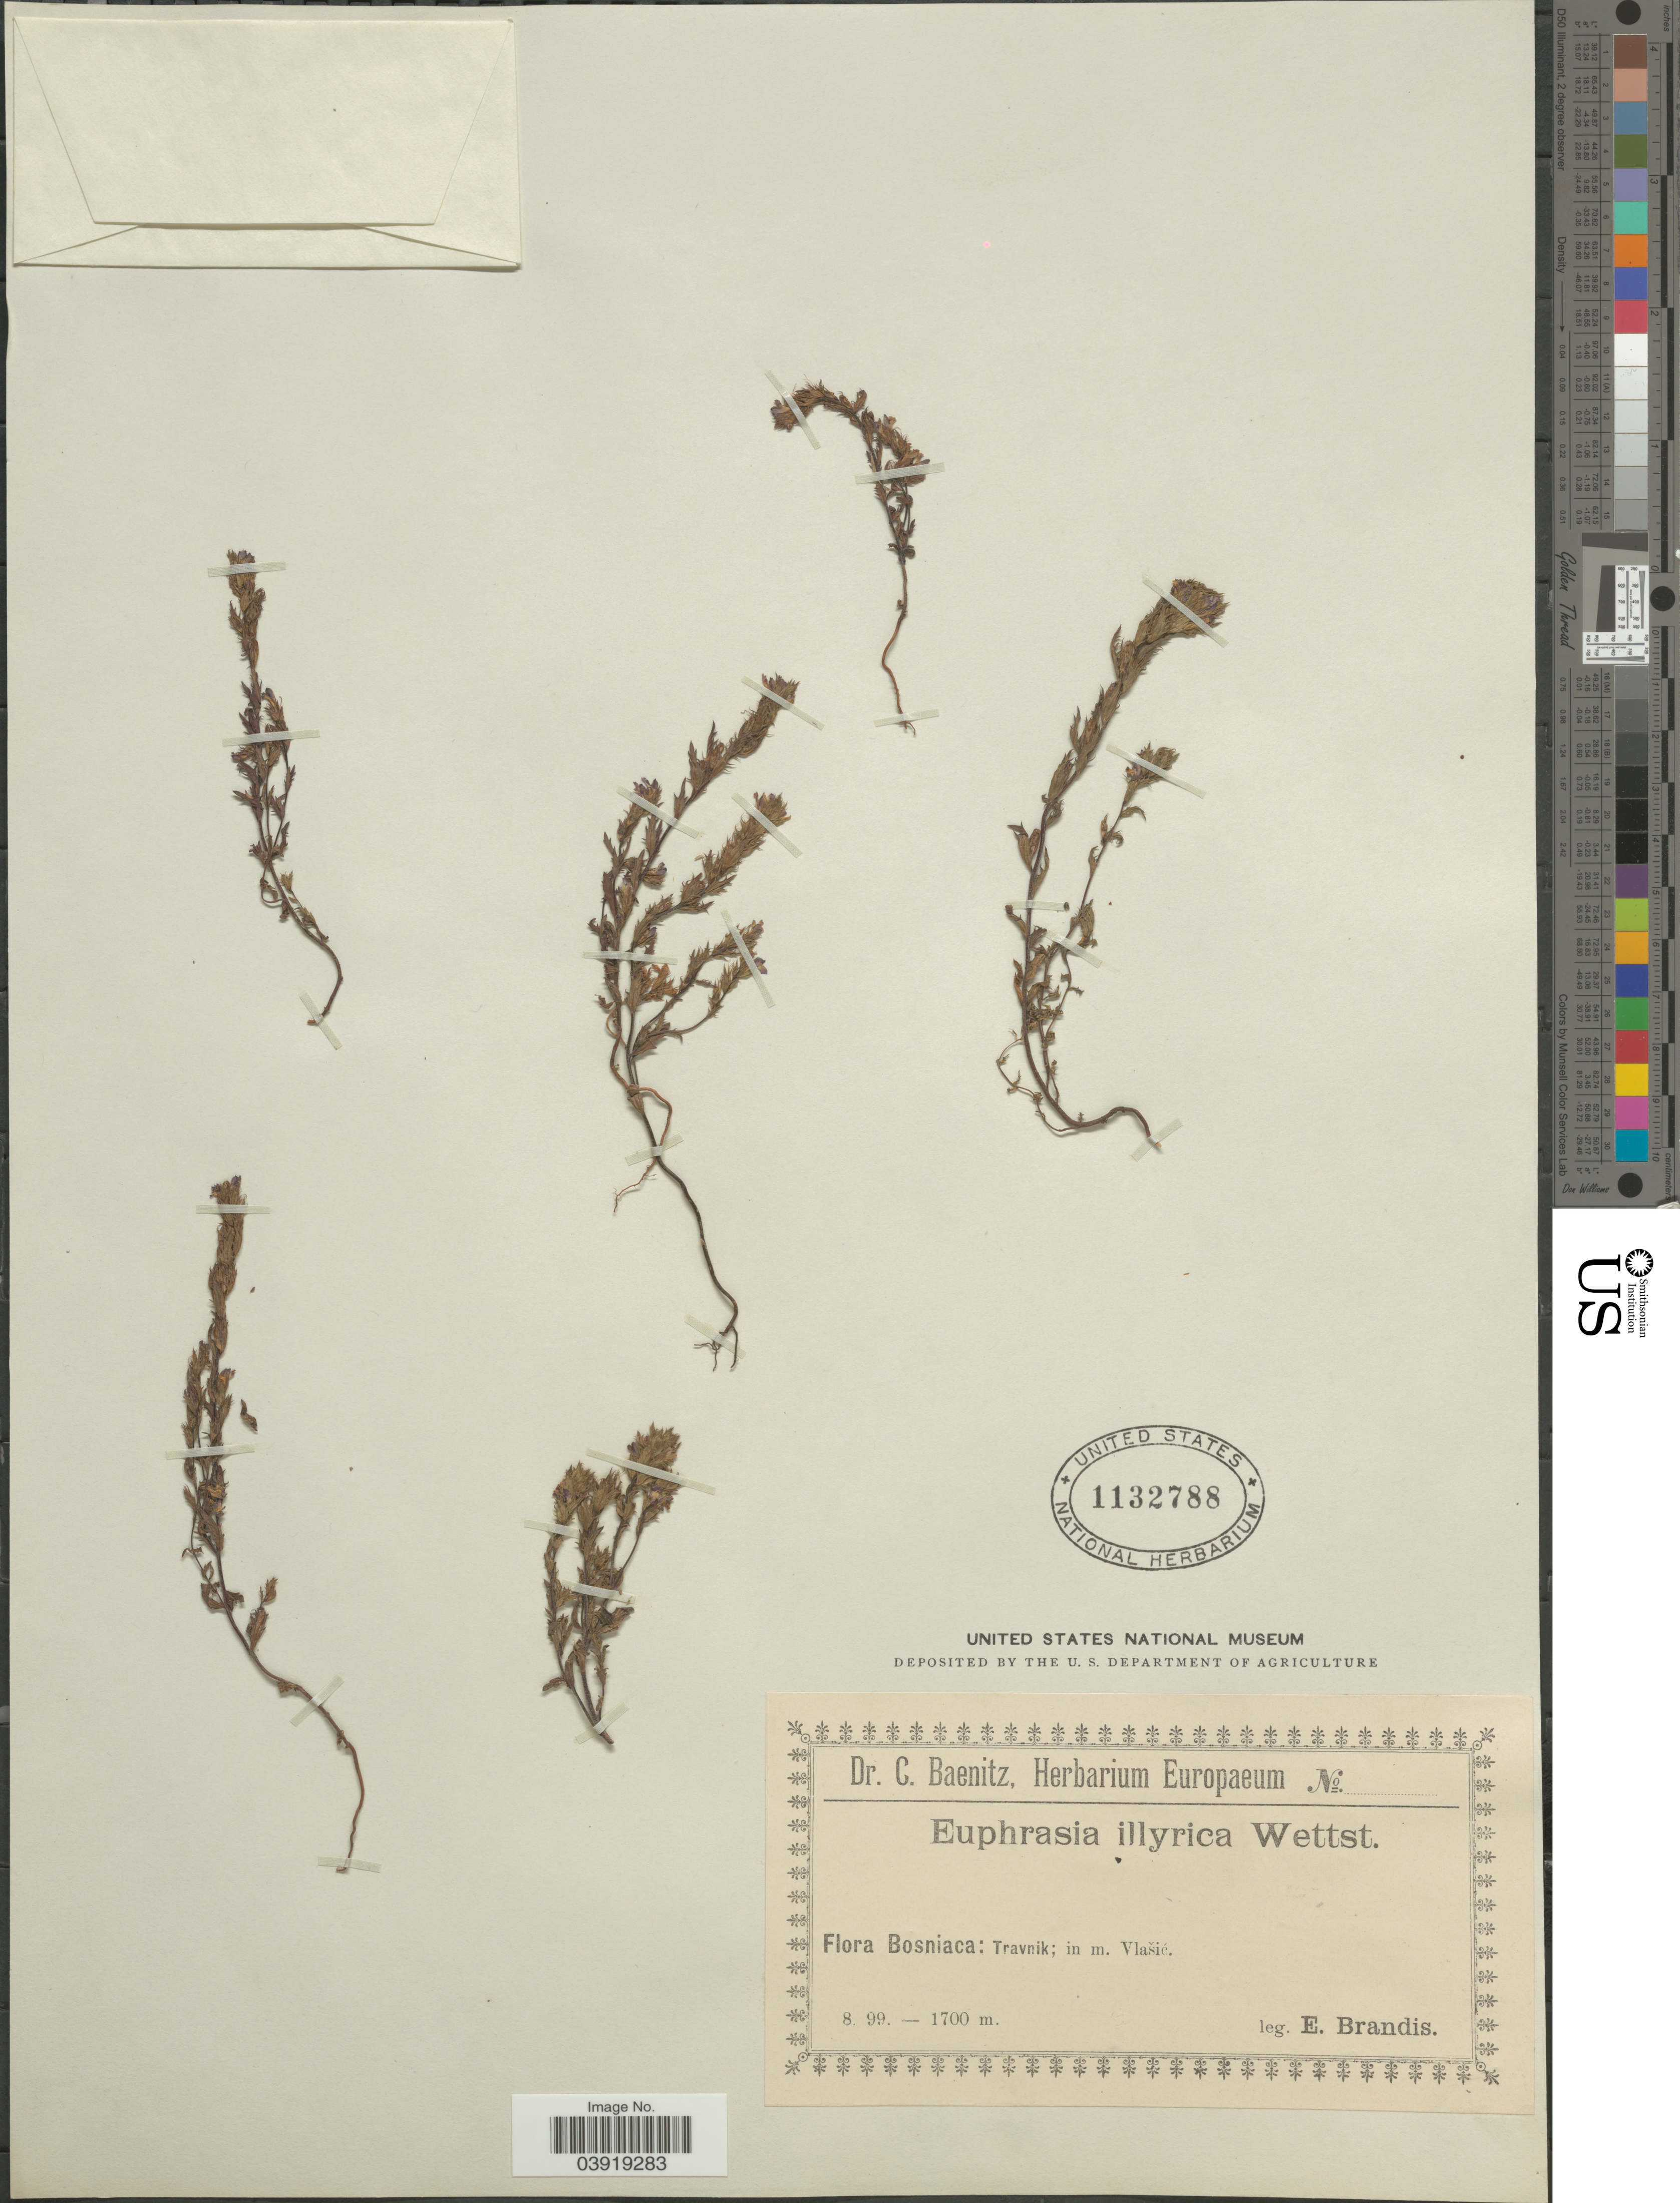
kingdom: Plantae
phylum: Tracheophyta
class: Magnoliopsida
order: Lamiales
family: Orobanchaceae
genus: Euphrasia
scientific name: Euphrasia illyrica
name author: Wettst.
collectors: E. Brandis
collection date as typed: Transcribed d/m/y: /8/99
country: Bosnia and Herzegovina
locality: Bosniaca: Travnik; in m. Vlasic.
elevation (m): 1700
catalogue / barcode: US 1132788